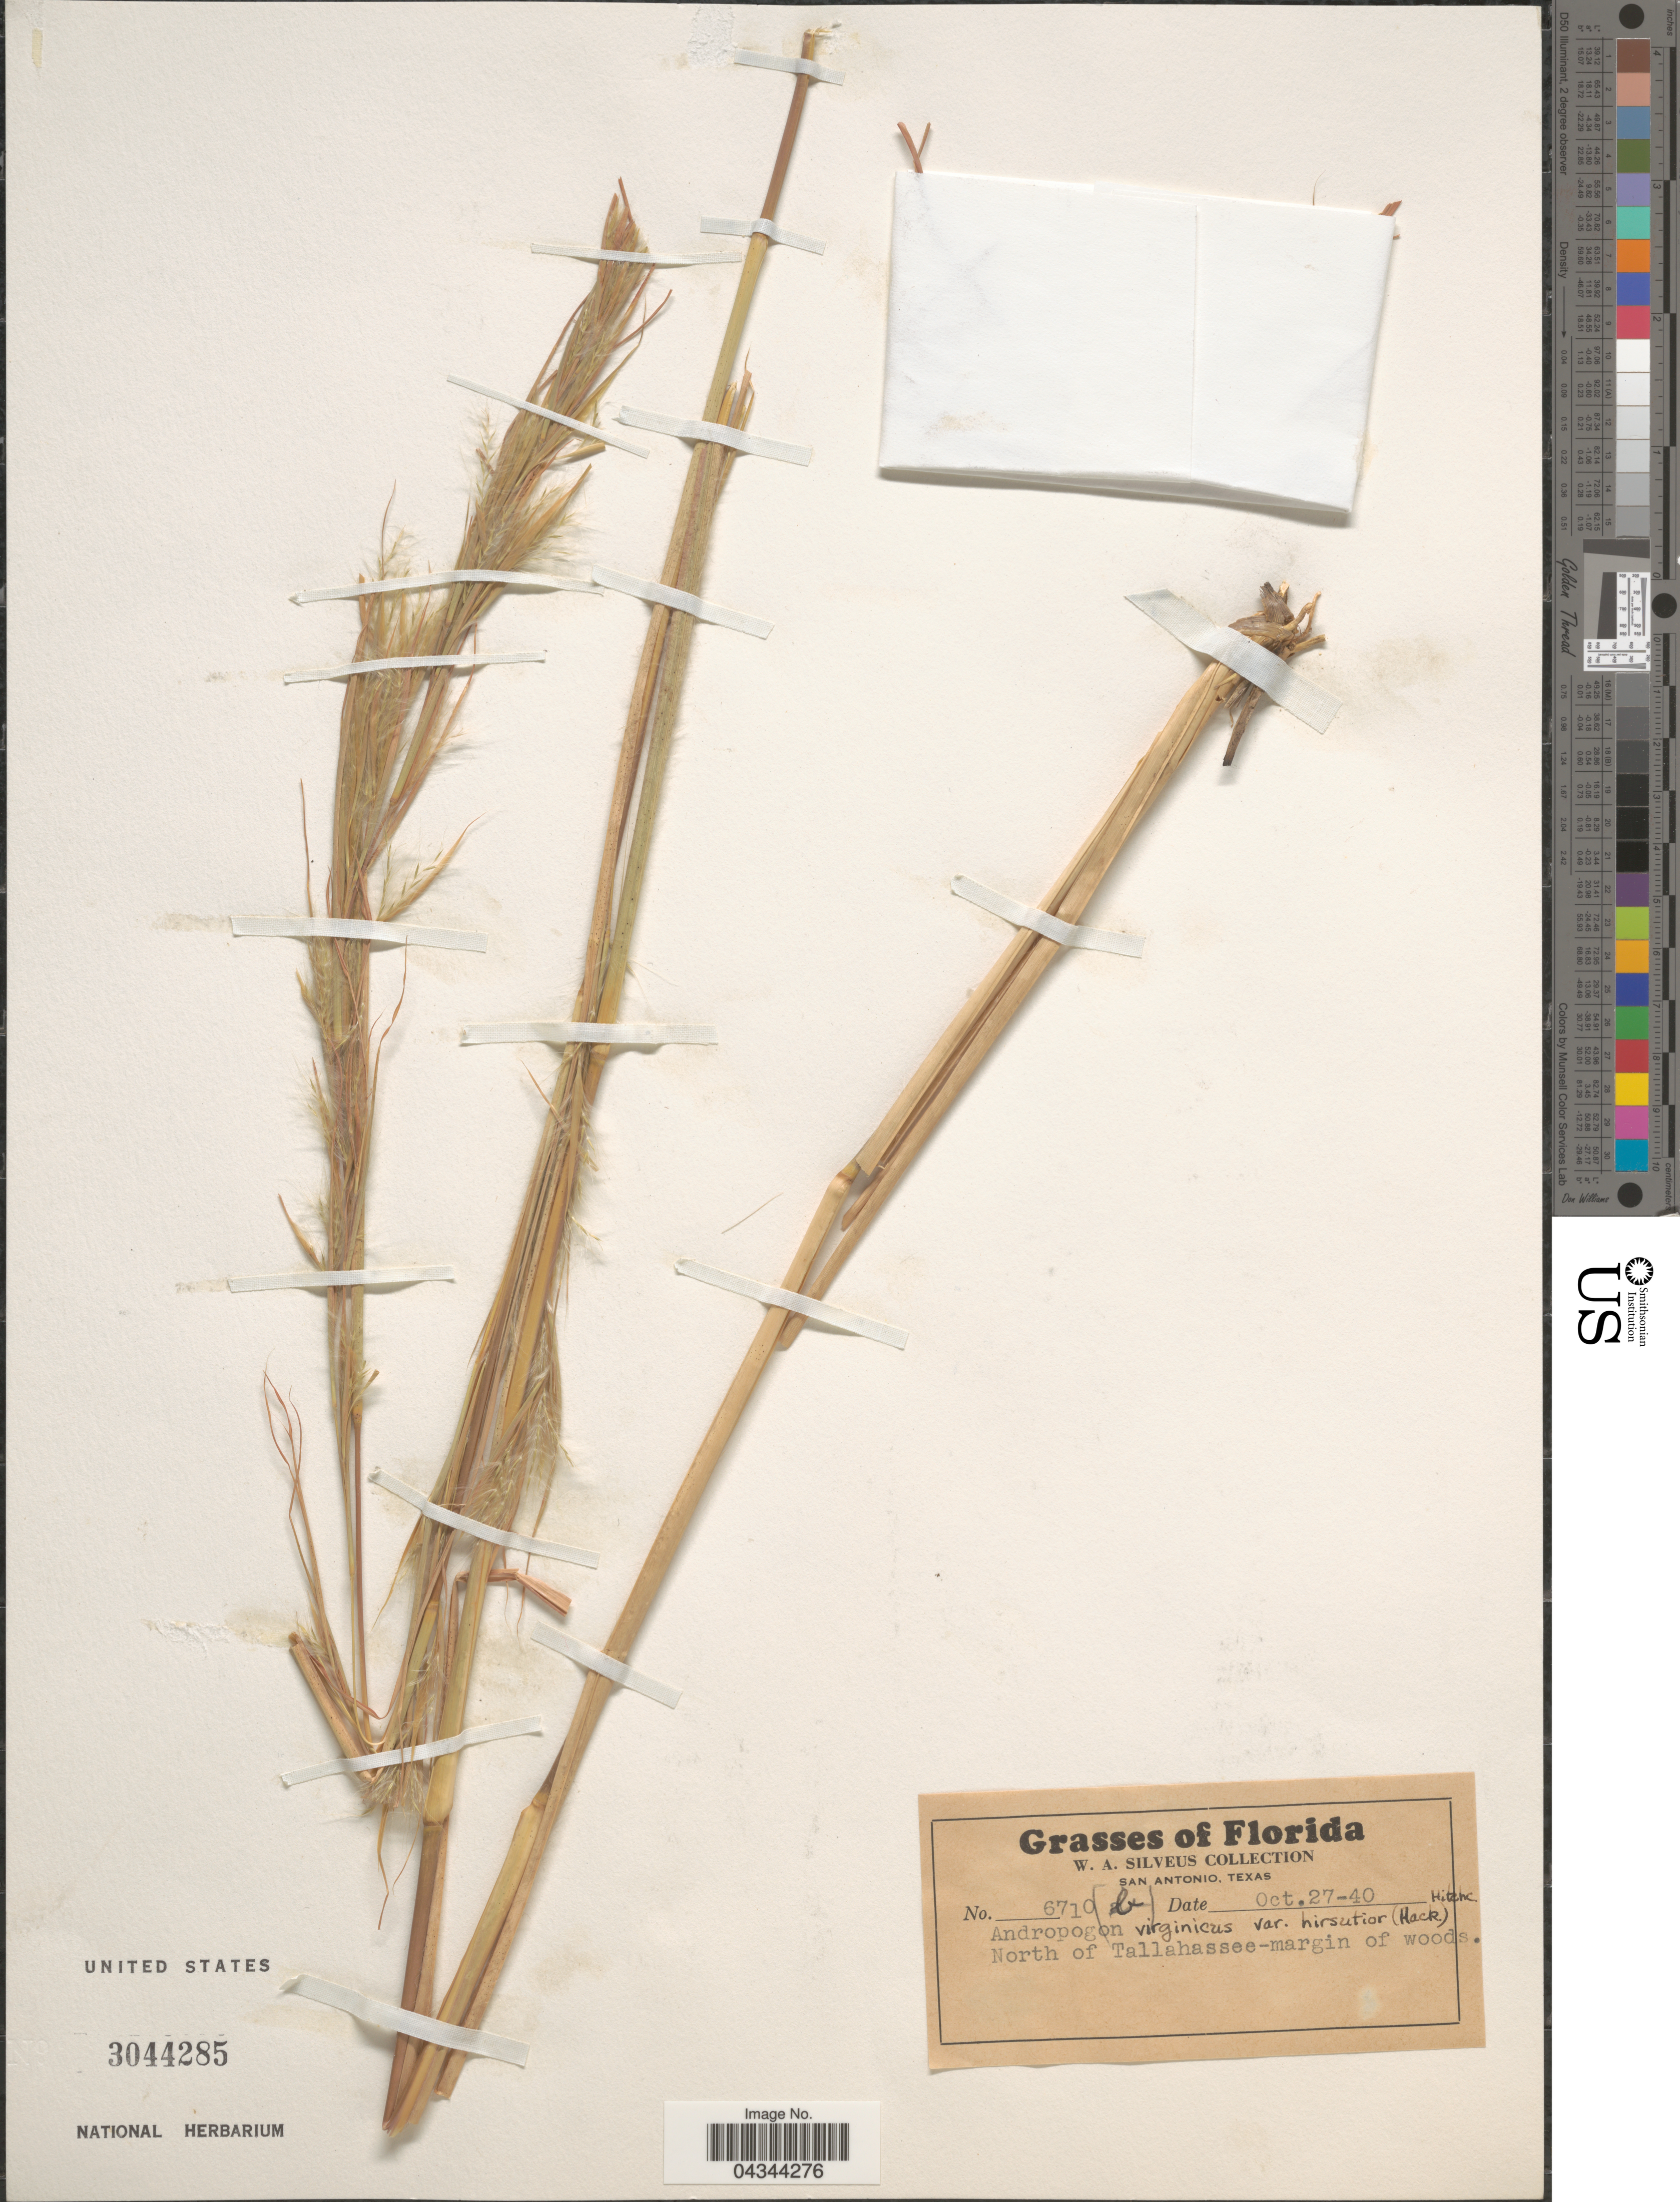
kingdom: Plantae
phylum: Tracheophyta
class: Liliopsida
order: Poales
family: Poaceae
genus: Andropogon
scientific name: Andropogon virginicus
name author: L.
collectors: W. Silveus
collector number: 6710b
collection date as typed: Transcribed d/m/y: 27/10/40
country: United States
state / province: Florida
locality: North of Tallahassee-margin of woods.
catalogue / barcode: US 3044285